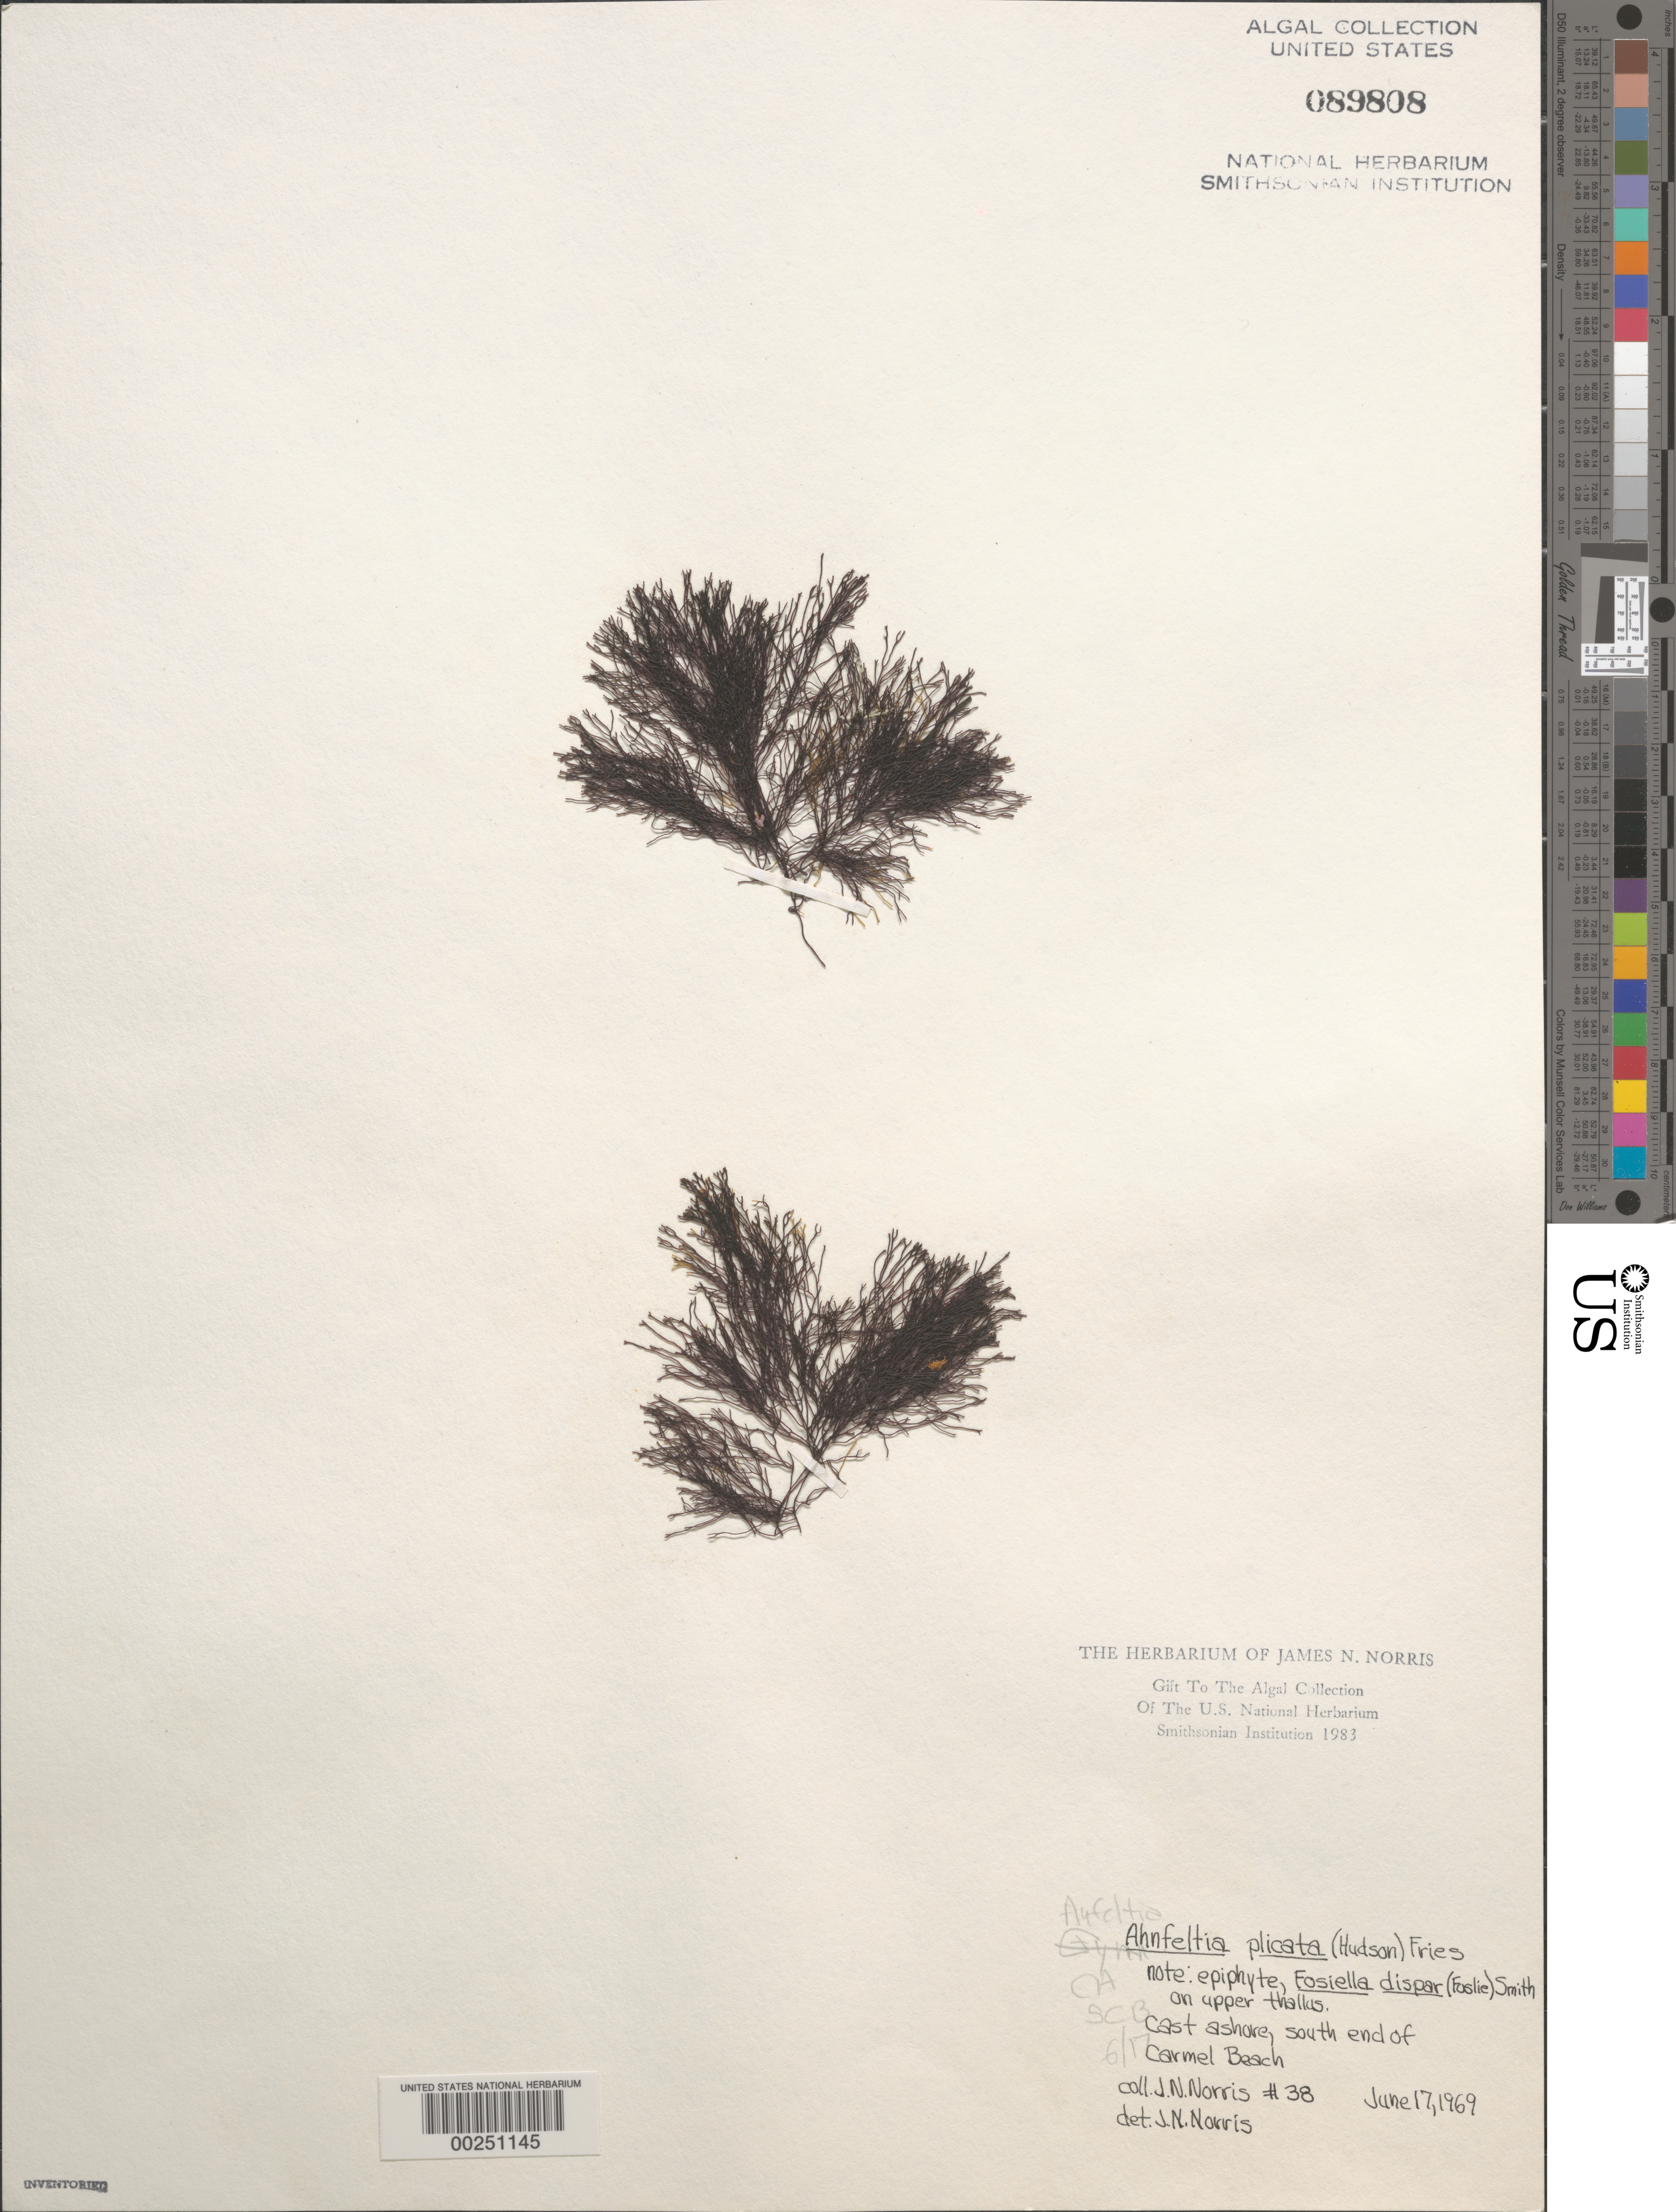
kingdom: Plantae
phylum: Rhodophyta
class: Florideophyceae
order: Ahnfeltiales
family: Ahnfeltiaceae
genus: Ahnfeltia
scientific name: Ahnfeltia plicata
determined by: Norris, James N.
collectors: J. N. Norris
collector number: JN-38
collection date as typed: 17 Jun 1969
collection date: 1969-06-17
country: United States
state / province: California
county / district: Monterey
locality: Carmel Beach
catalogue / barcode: US 89808